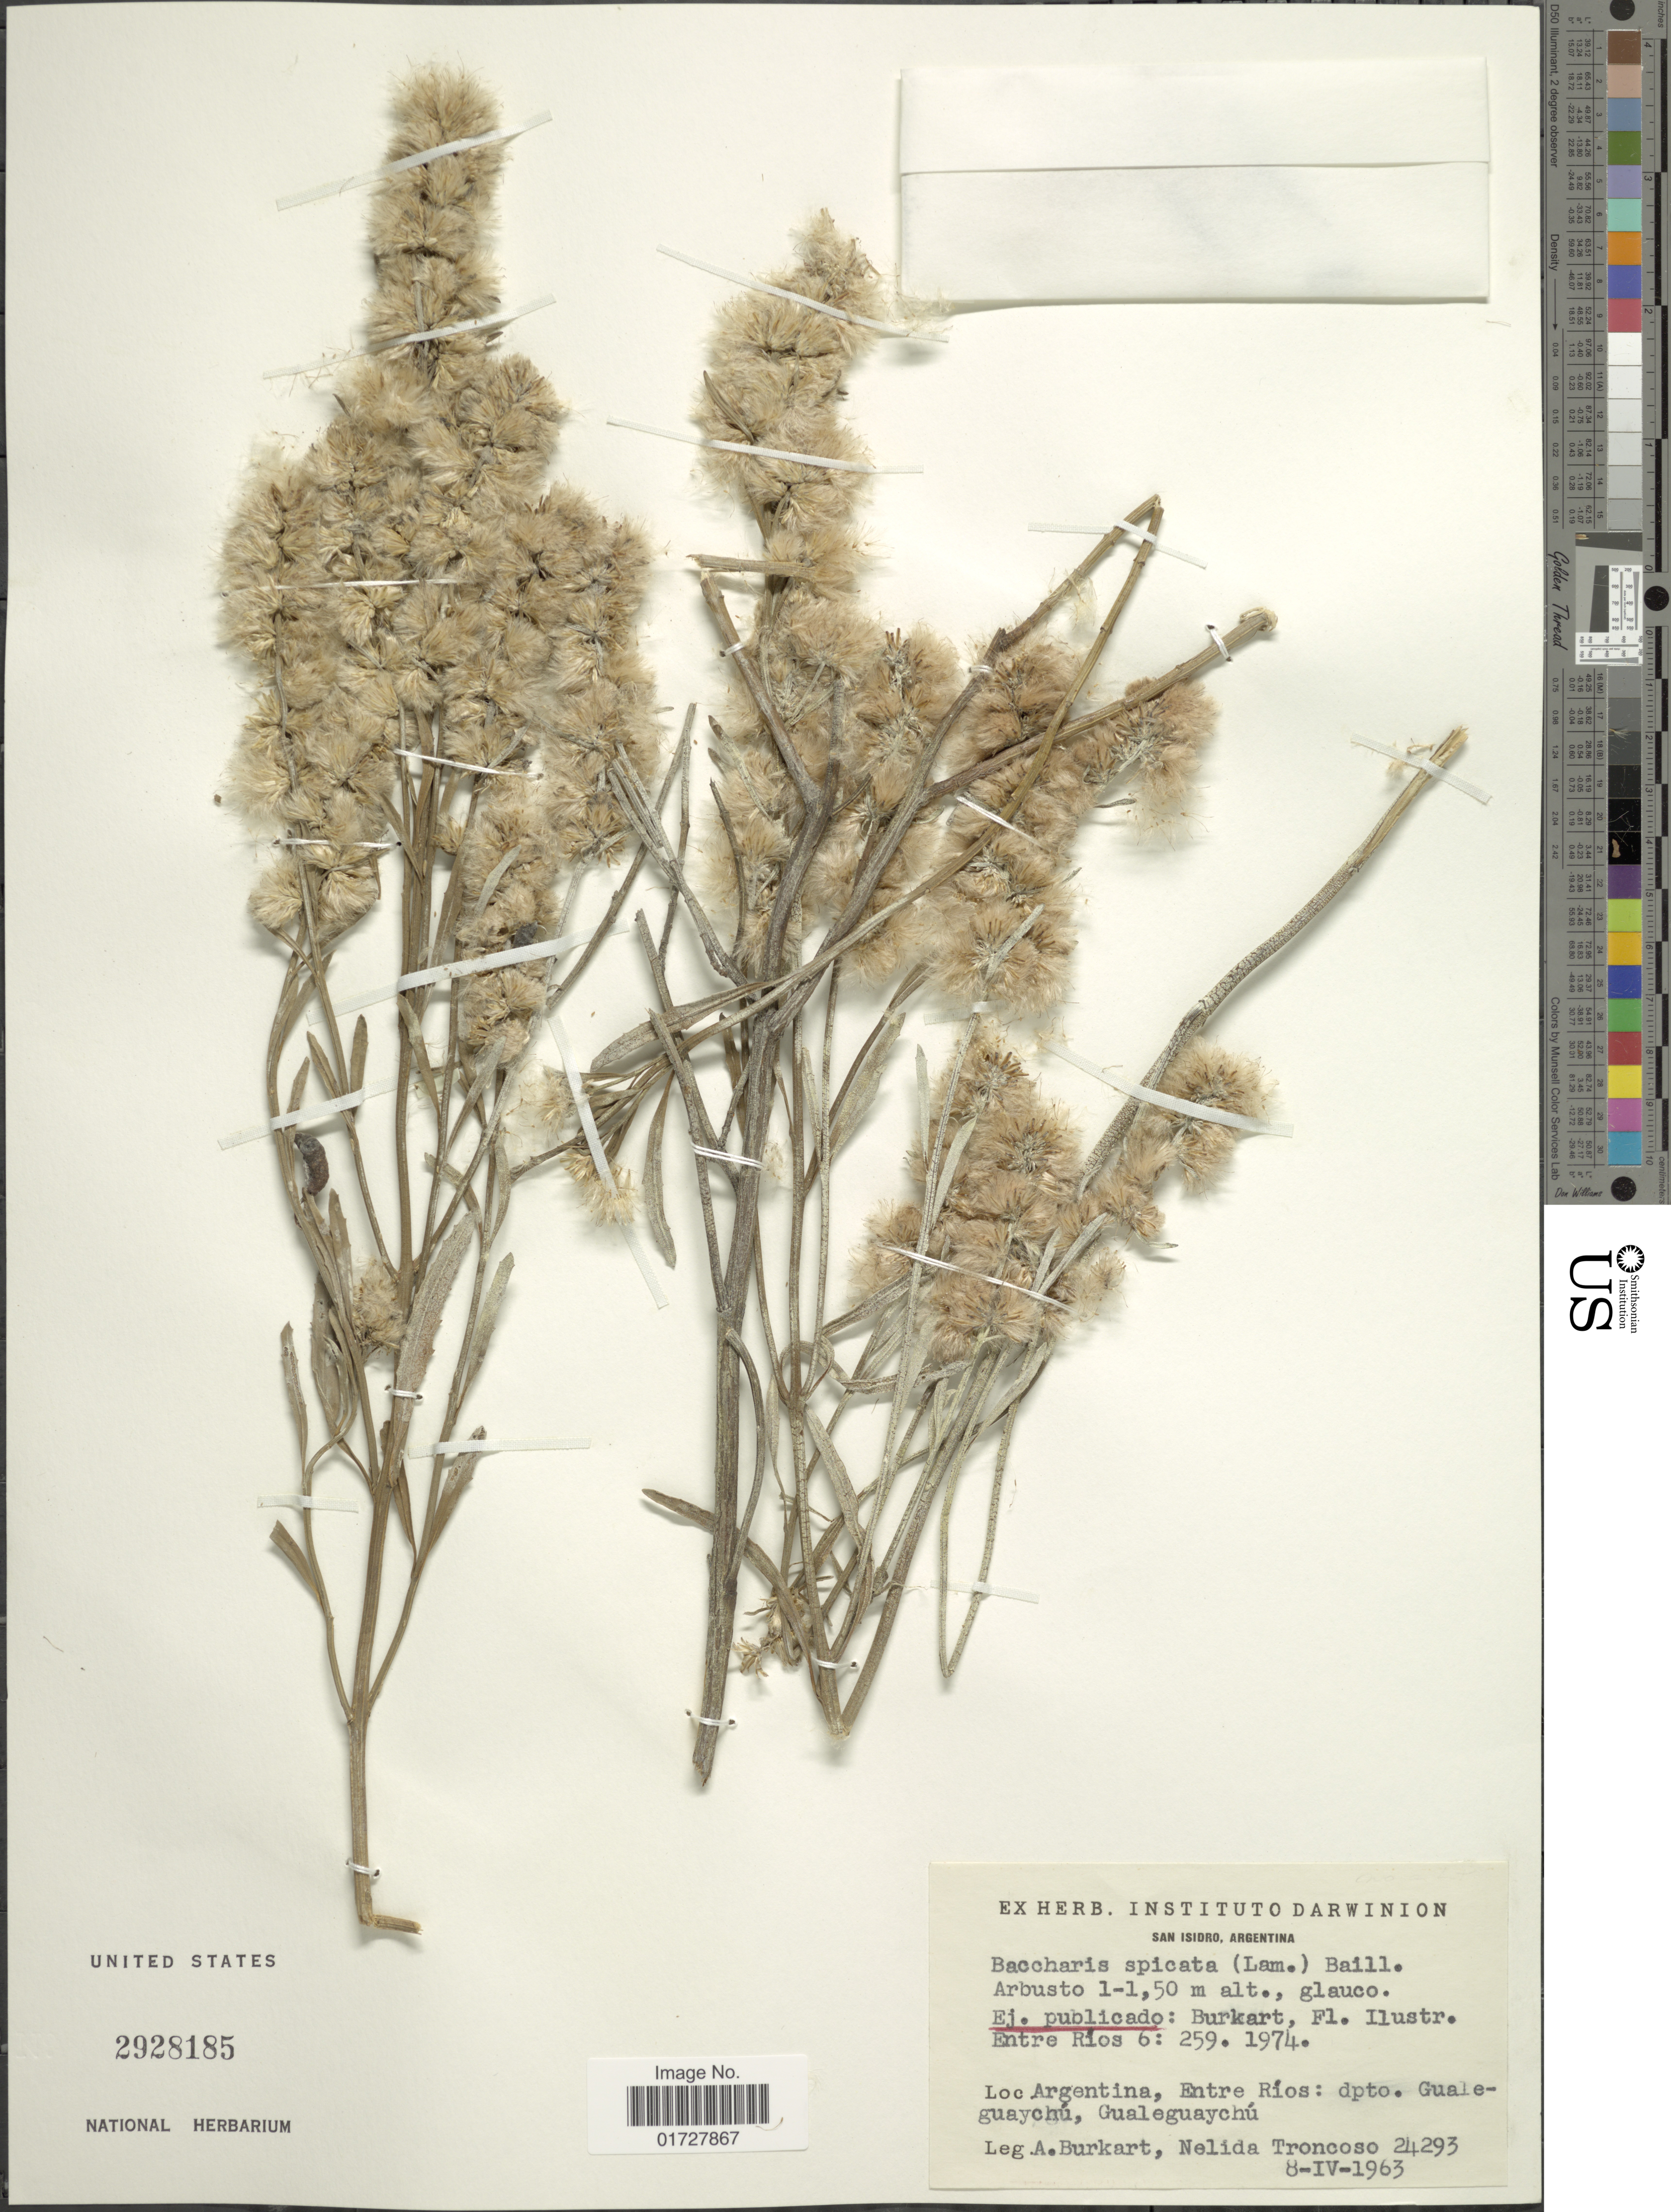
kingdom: Plantae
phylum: Tracheophyta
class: Magnoliopsida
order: Asterales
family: Asteraceae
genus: Baccharis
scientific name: Baccharis spicata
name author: (Lam.) Baill.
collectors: A. E. Burkart & N. Troncoso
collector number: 24293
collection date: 1963-04-08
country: Argentina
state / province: Entre Rios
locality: Dpto. Gualeguaychu, Gualeguaychu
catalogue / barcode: US 2928185